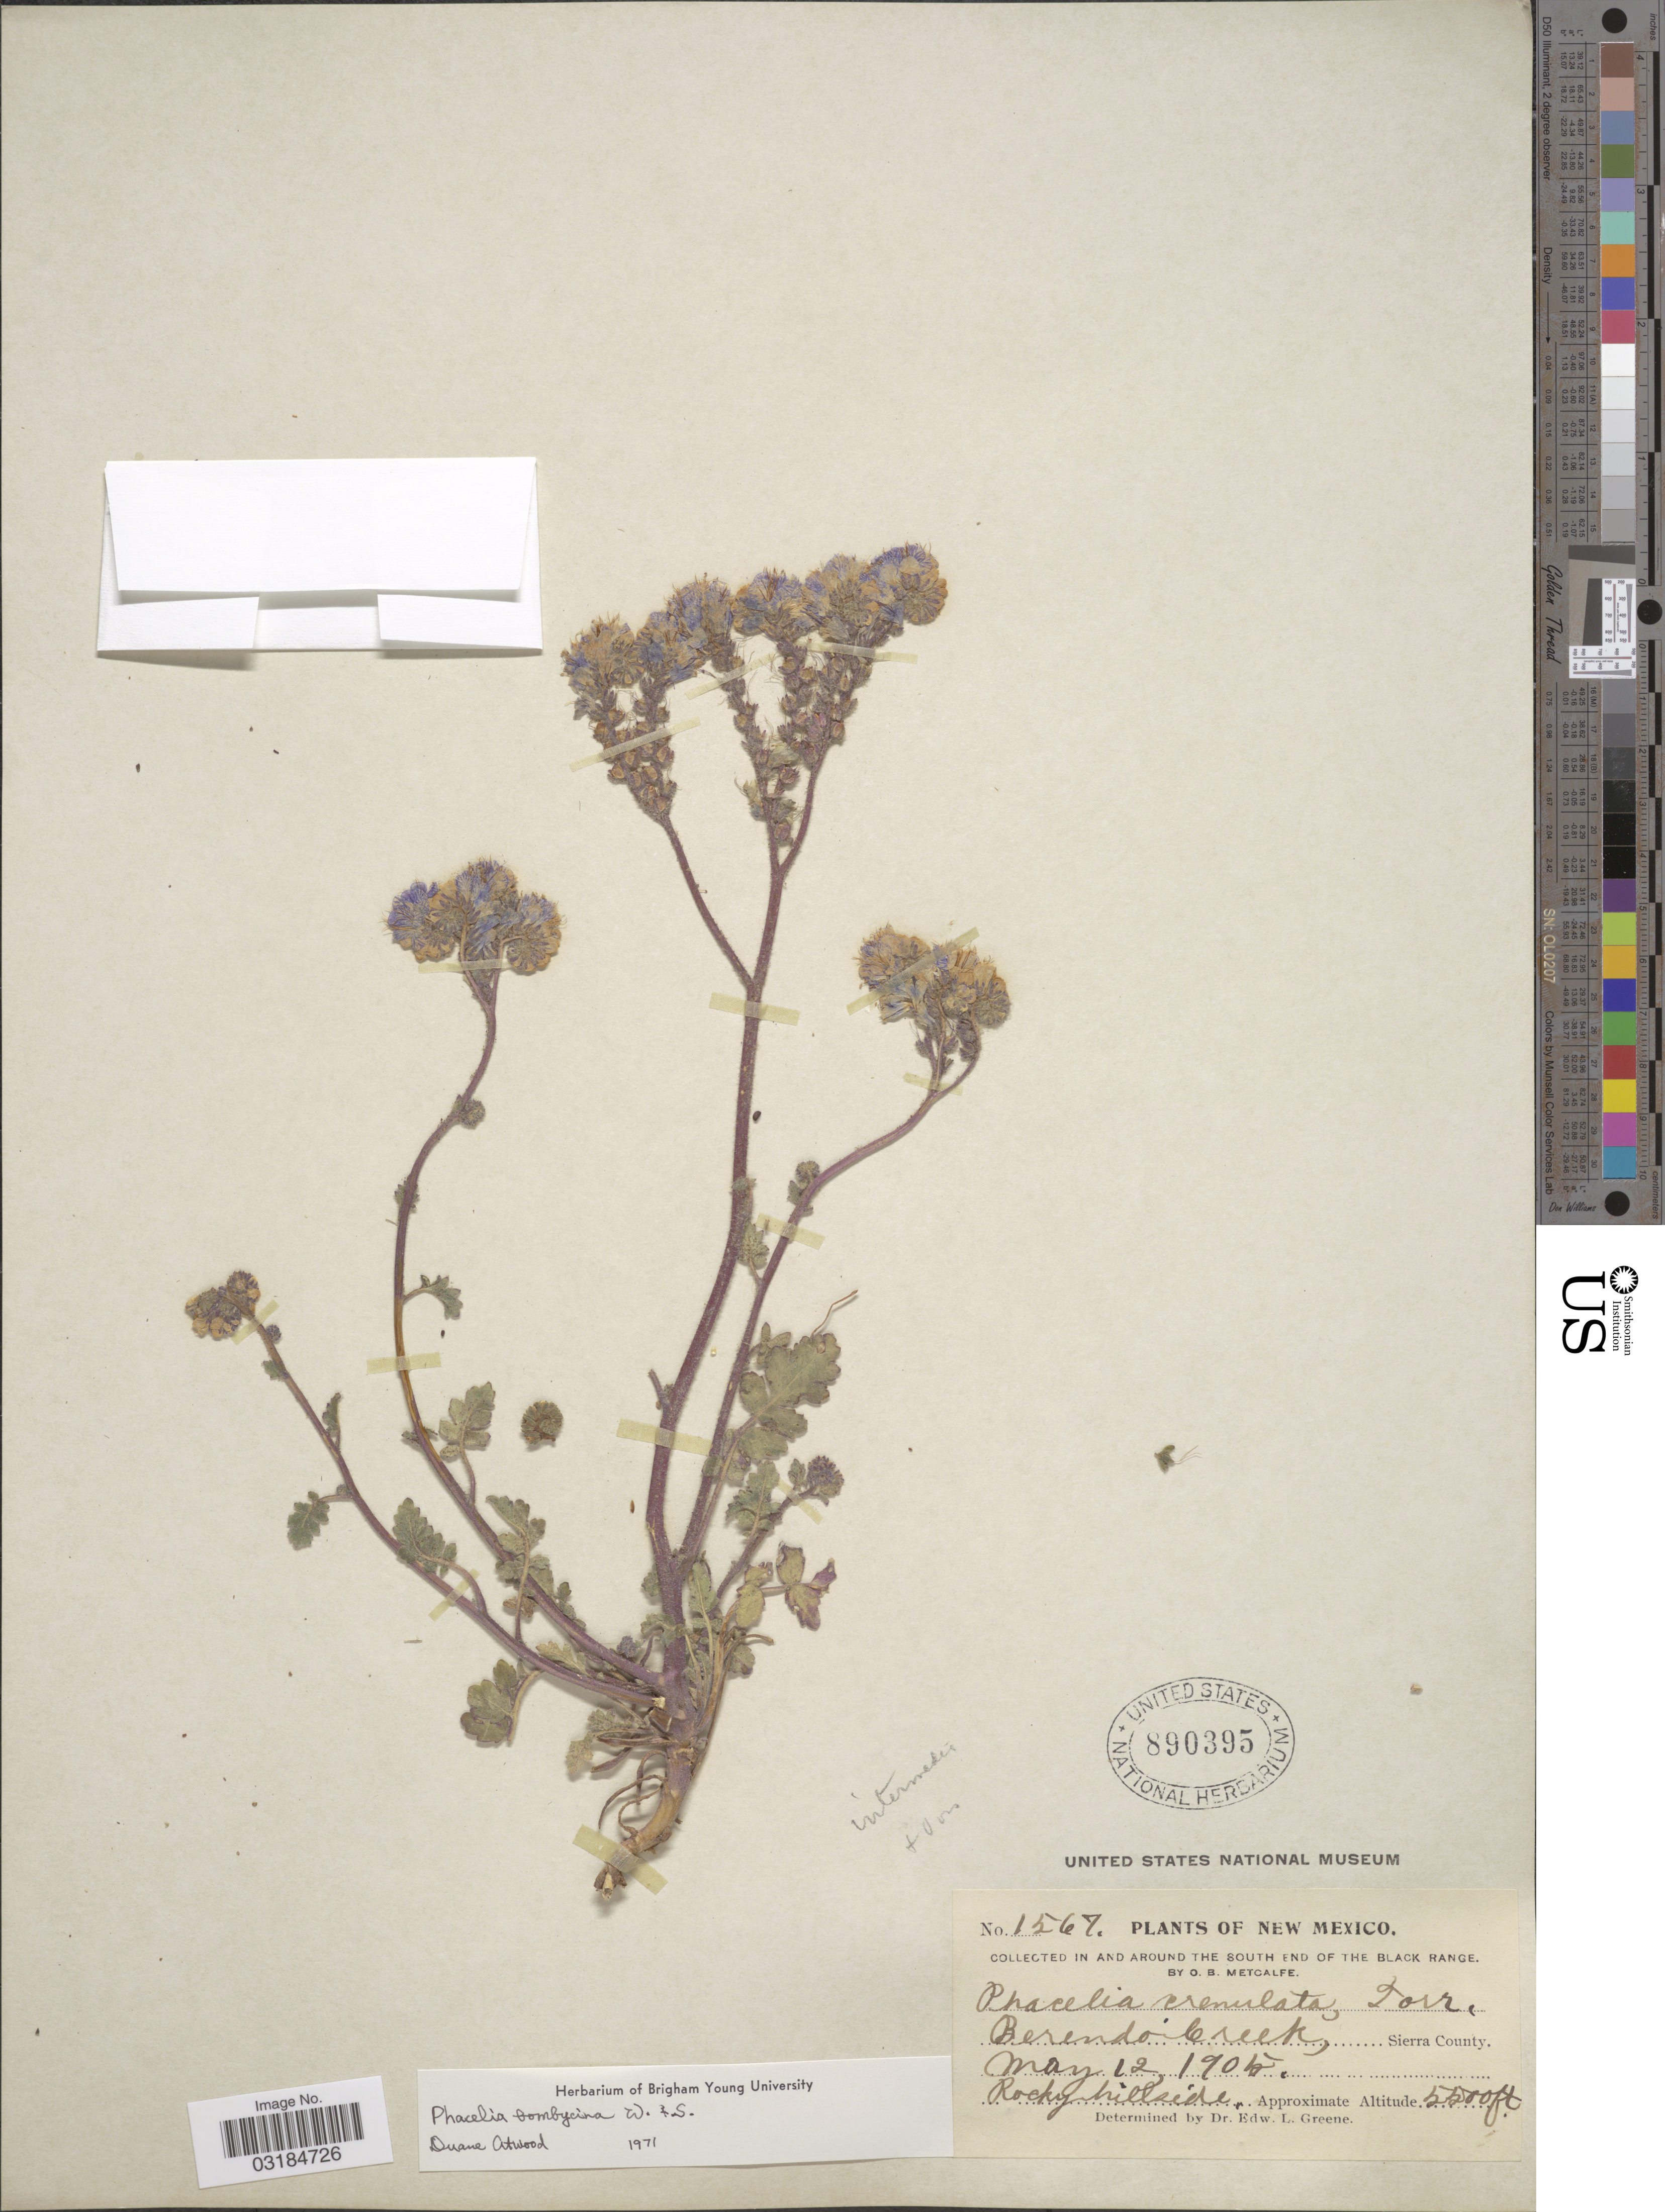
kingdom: Plantae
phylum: Tracheophyta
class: Magnoliopsida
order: Boraginales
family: Hydrophyllaceae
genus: Phacelia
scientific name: Phacelia bombycina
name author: Wooton & Standl.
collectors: O. B. Metcalfe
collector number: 1567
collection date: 1905-05-12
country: United States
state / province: New Mexico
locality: In and around the South End of The Black Range, Berendo CReek, Sierra County.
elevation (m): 1676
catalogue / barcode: US 890395